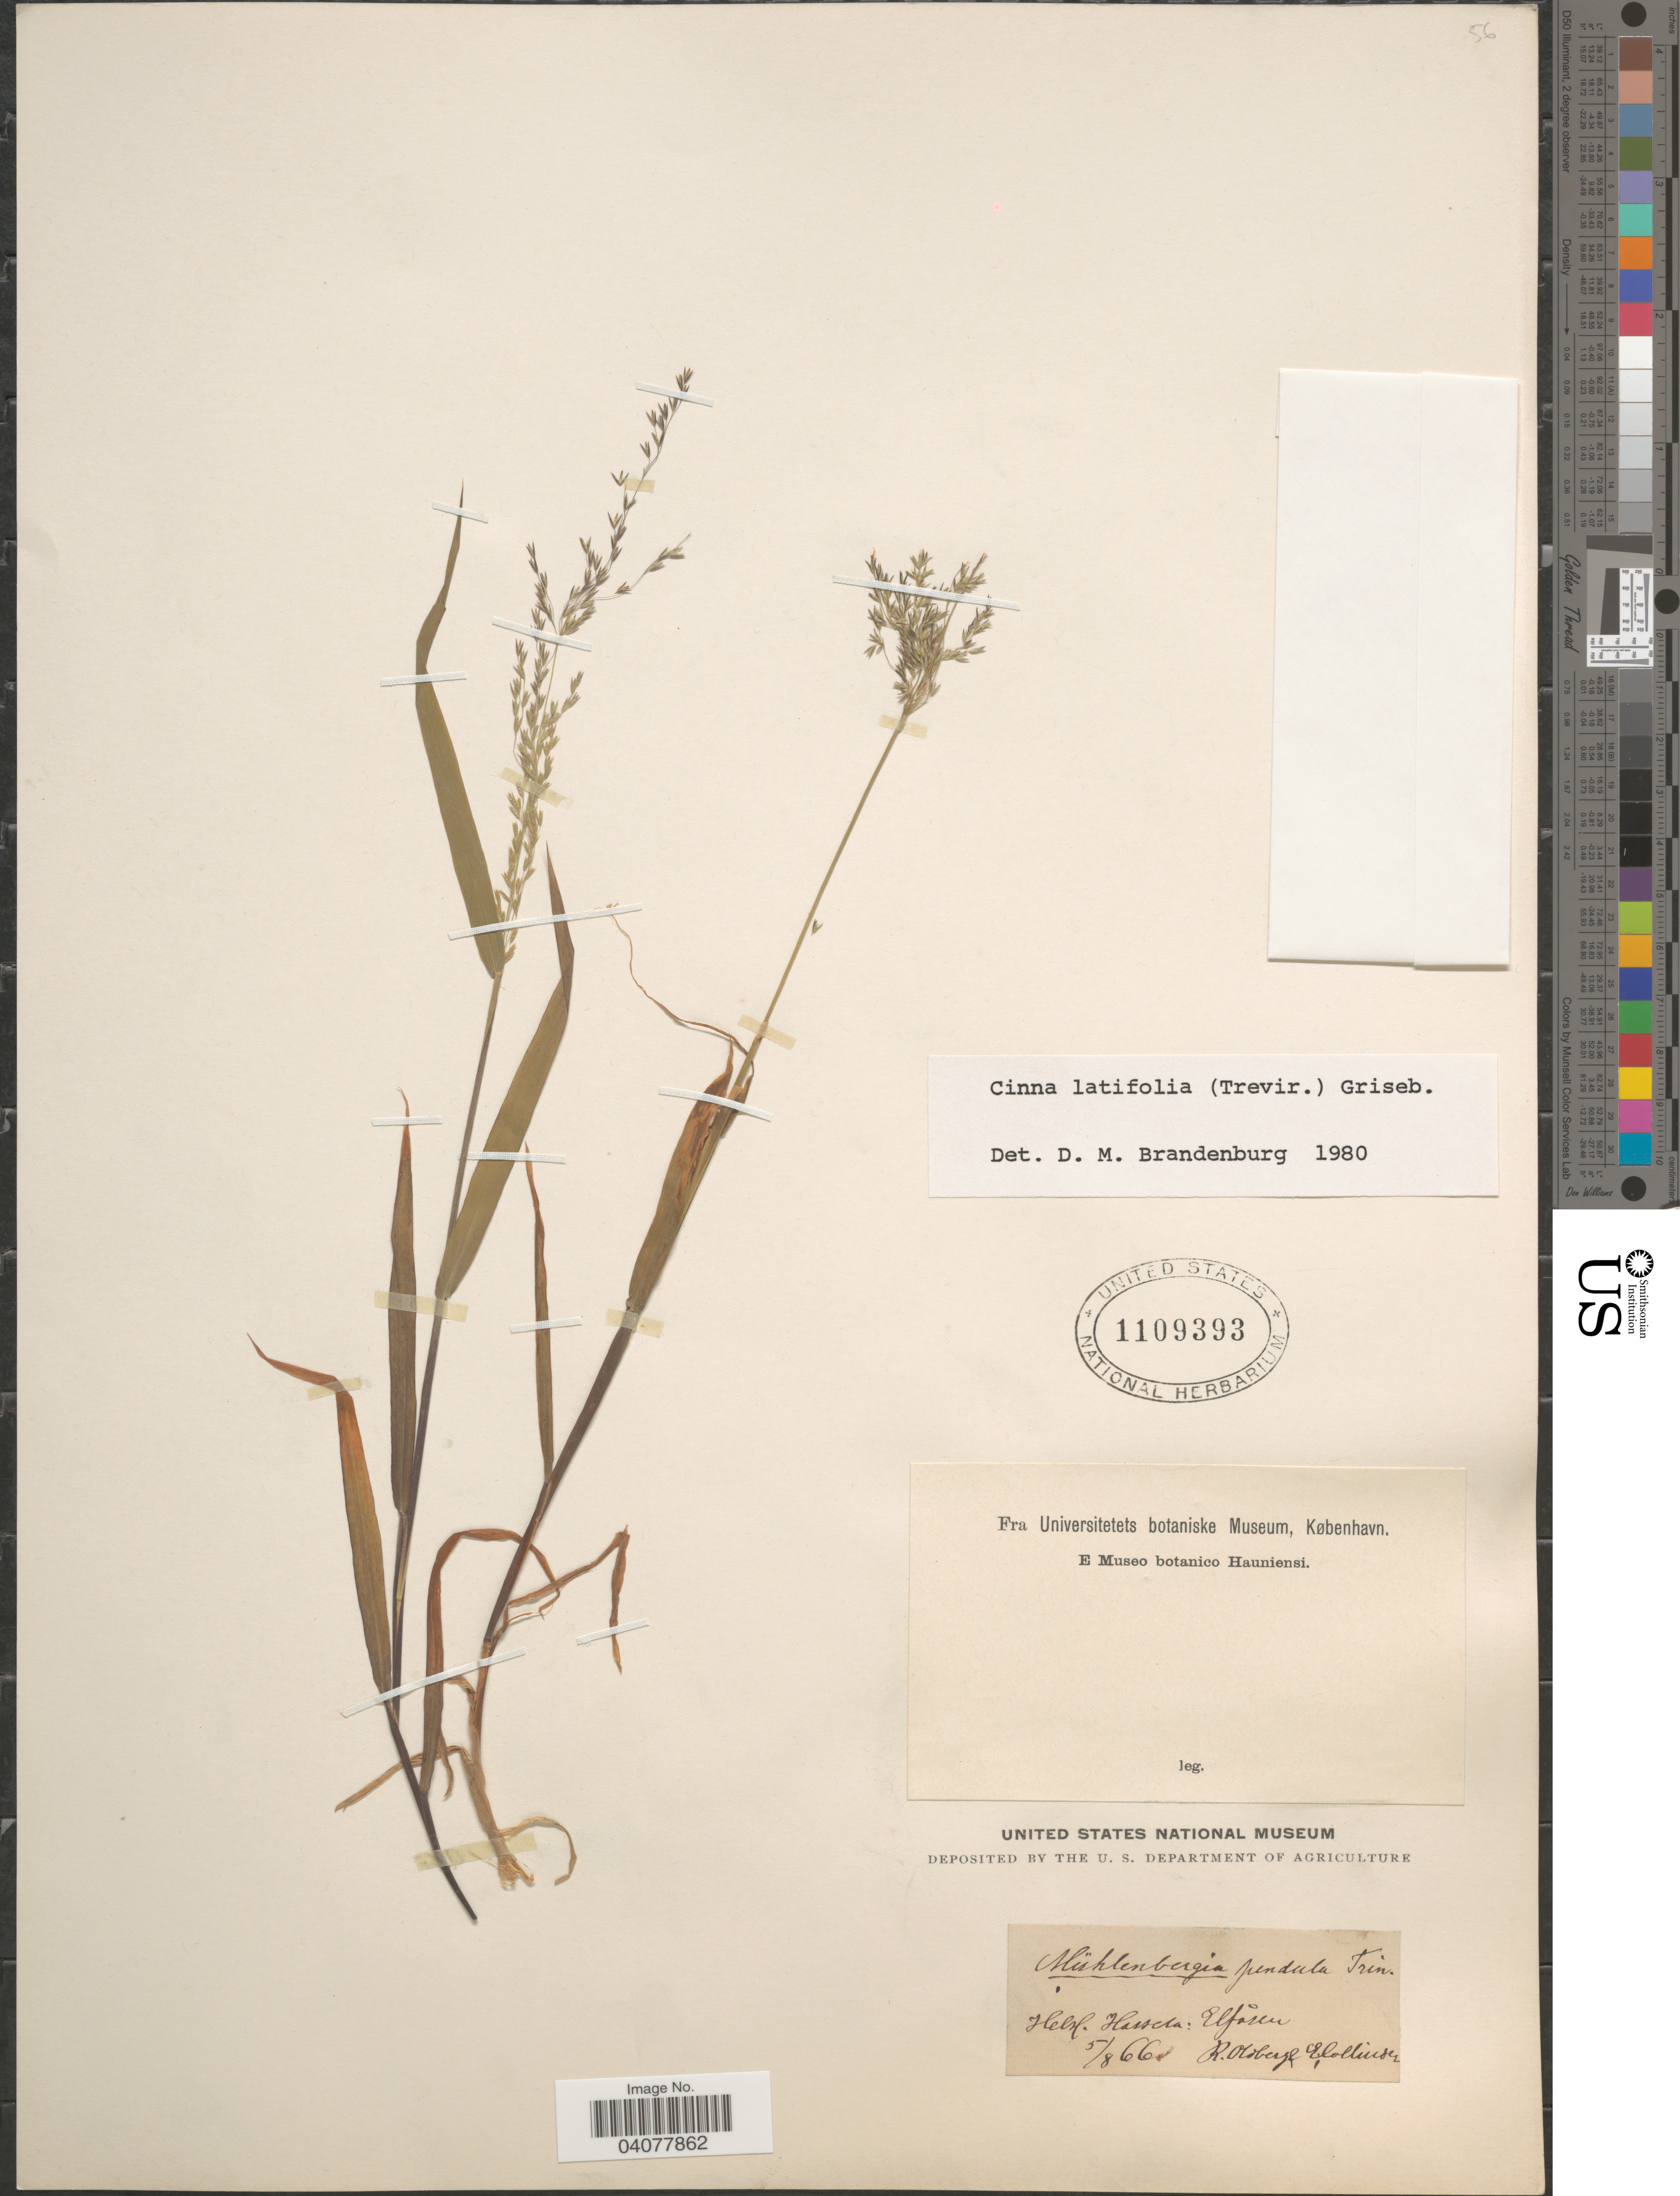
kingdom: Plantae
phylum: Tracheophyta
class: Liliopsida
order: Poales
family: Poaceae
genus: Cinna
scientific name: Cinna latifolia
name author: (Trevir. ex Goeppert) Griseb.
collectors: R. Oldberg & E. Collinder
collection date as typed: Transcribed d/m/y: 5/8/66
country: Sweden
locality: Helsl. Hassela: Elfåsen.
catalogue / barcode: US 1109393